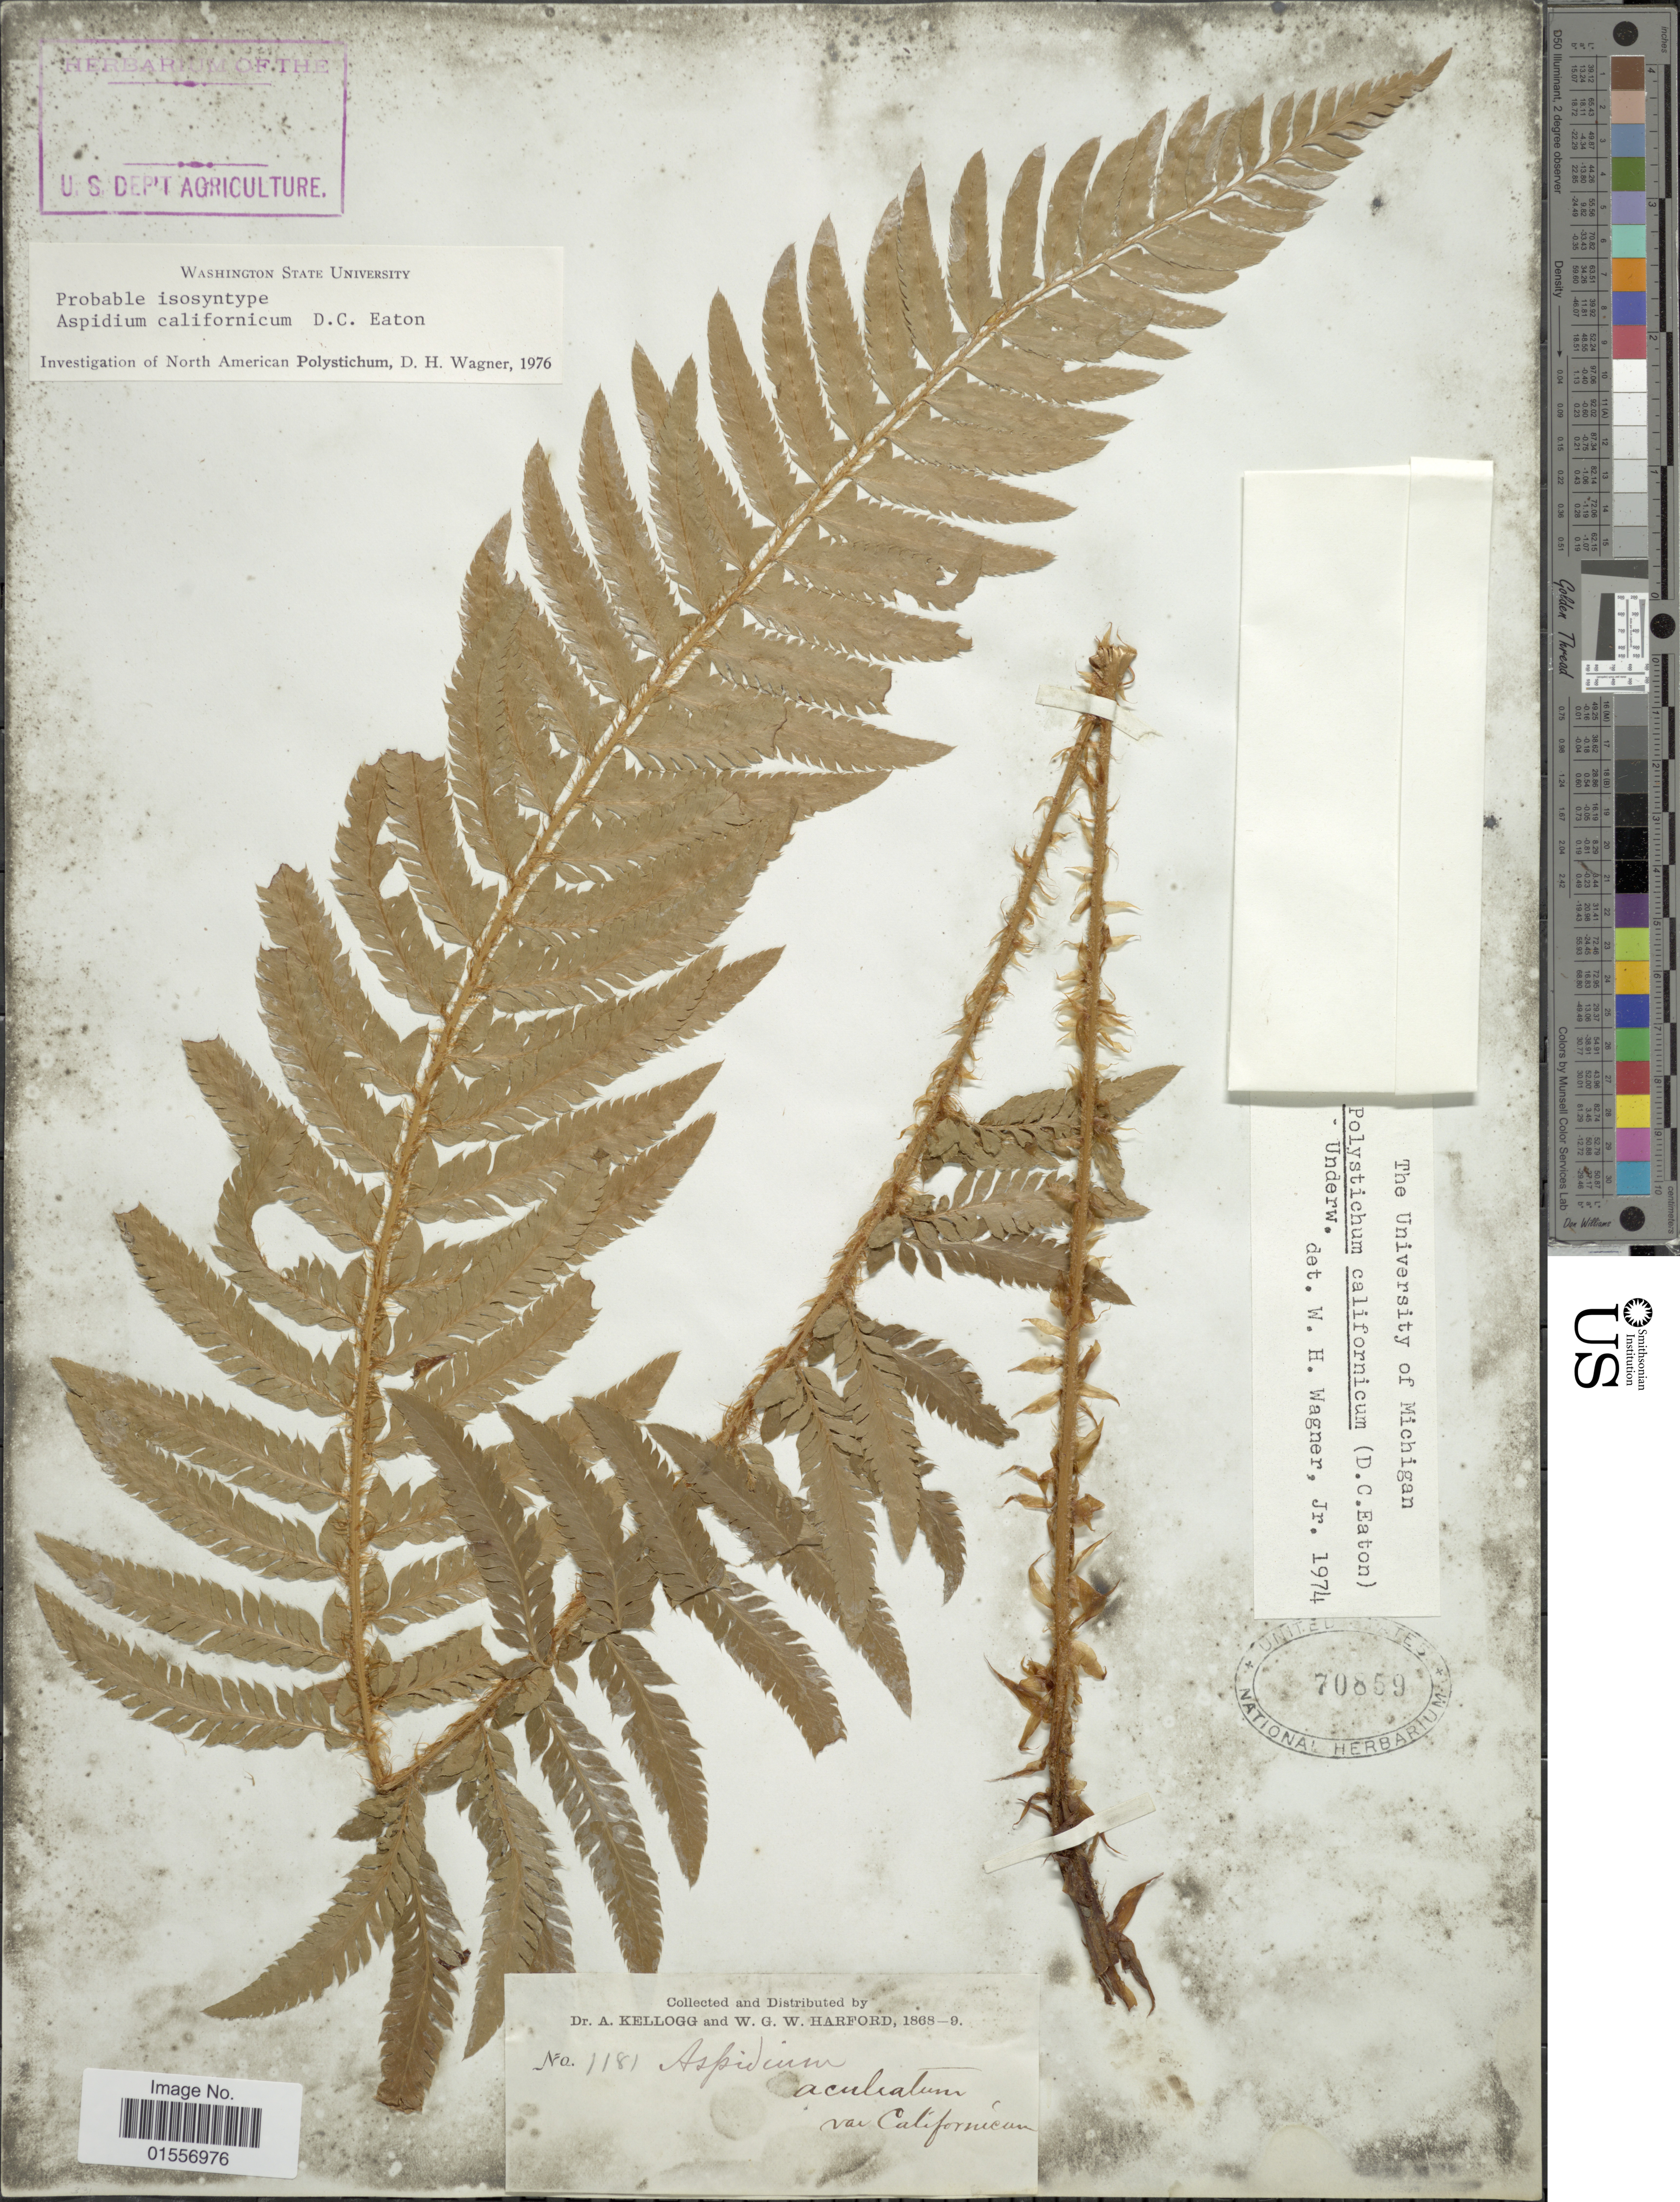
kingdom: Plantae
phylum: Tracheophyta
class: Polypodiopsida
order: Polypodiales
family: Dryopteridaceae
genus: Polystichum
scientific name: Polystichum californicum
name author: (D.C. Eaton) Diels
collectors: A. Kellogg & W. G. W. Harford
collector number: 1181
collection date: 1868/1869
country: United States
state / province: California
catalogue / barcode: US 70859